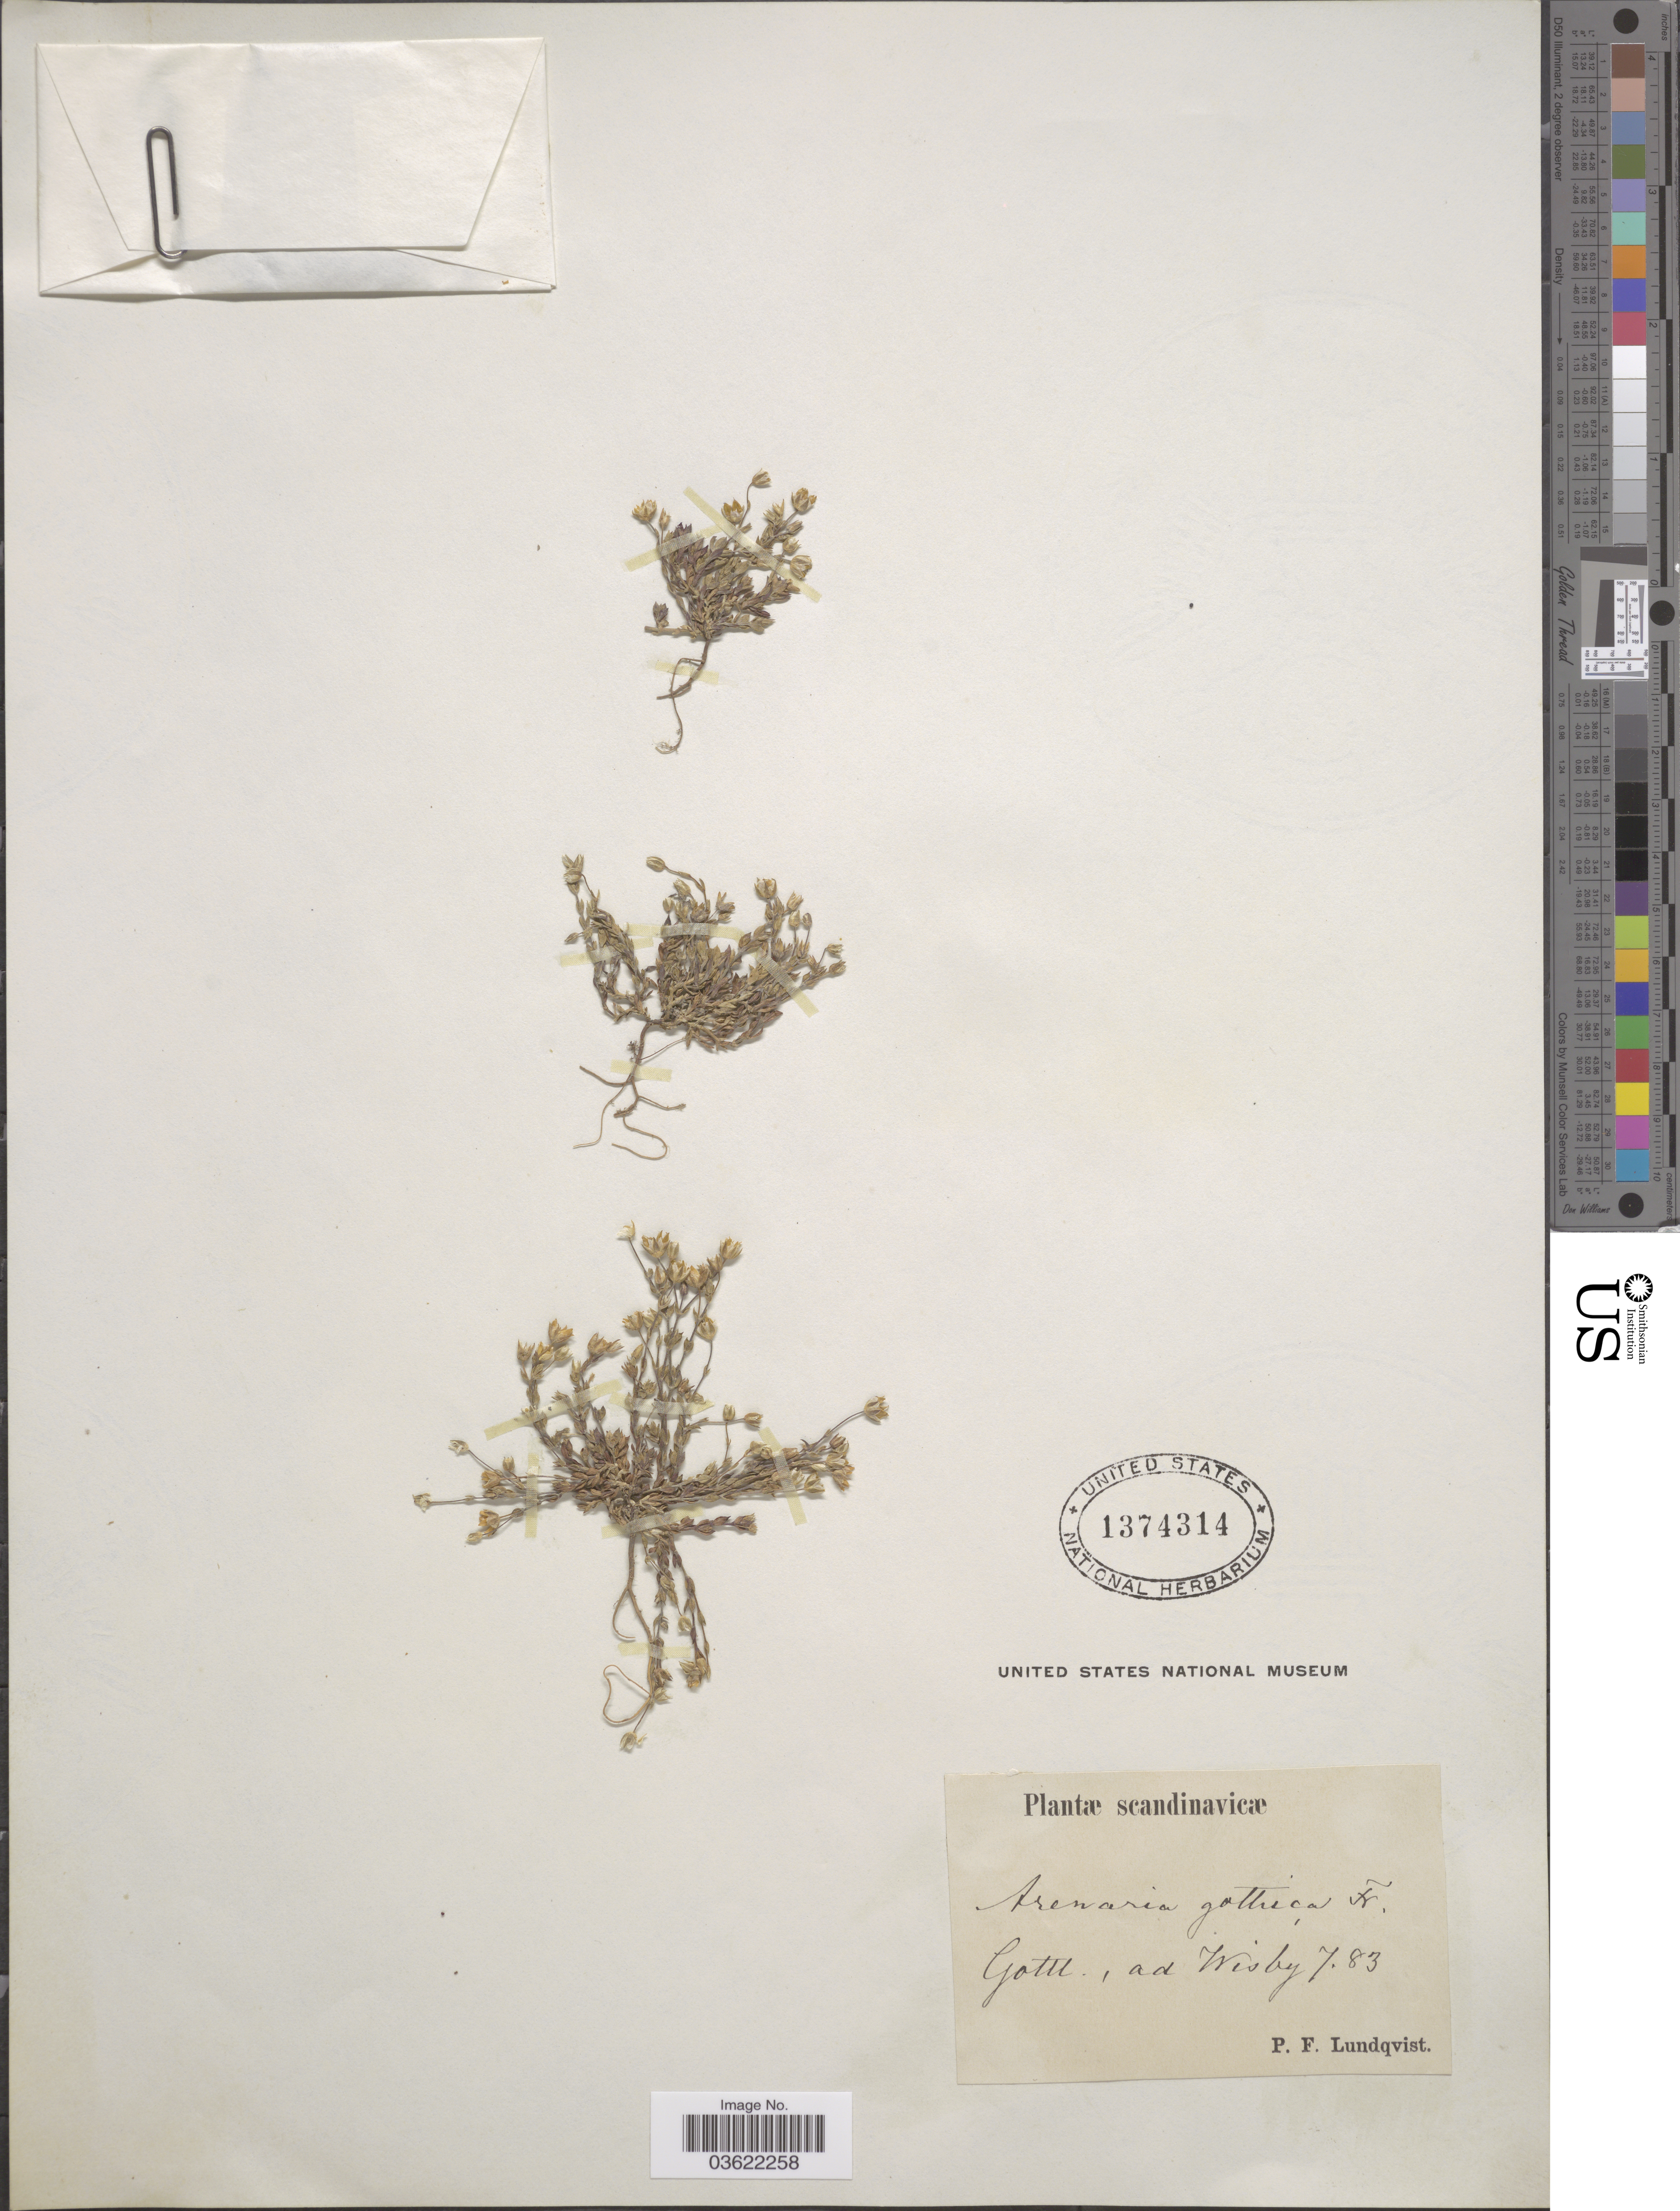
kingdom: Plantae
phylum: Tracheophyta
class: Magnoliopsida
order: Caryophyllales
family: Caryophyllaceae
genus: Arenaria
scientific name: Arenaria gothica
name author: Fr.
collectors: P. Lundquist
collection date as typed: Transcribed d/m/y: /7/83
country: Sweden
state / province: Gotland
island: Gotland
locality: Scandinavicæ. Gotl., ad Wisby.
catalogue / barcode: US 1374314